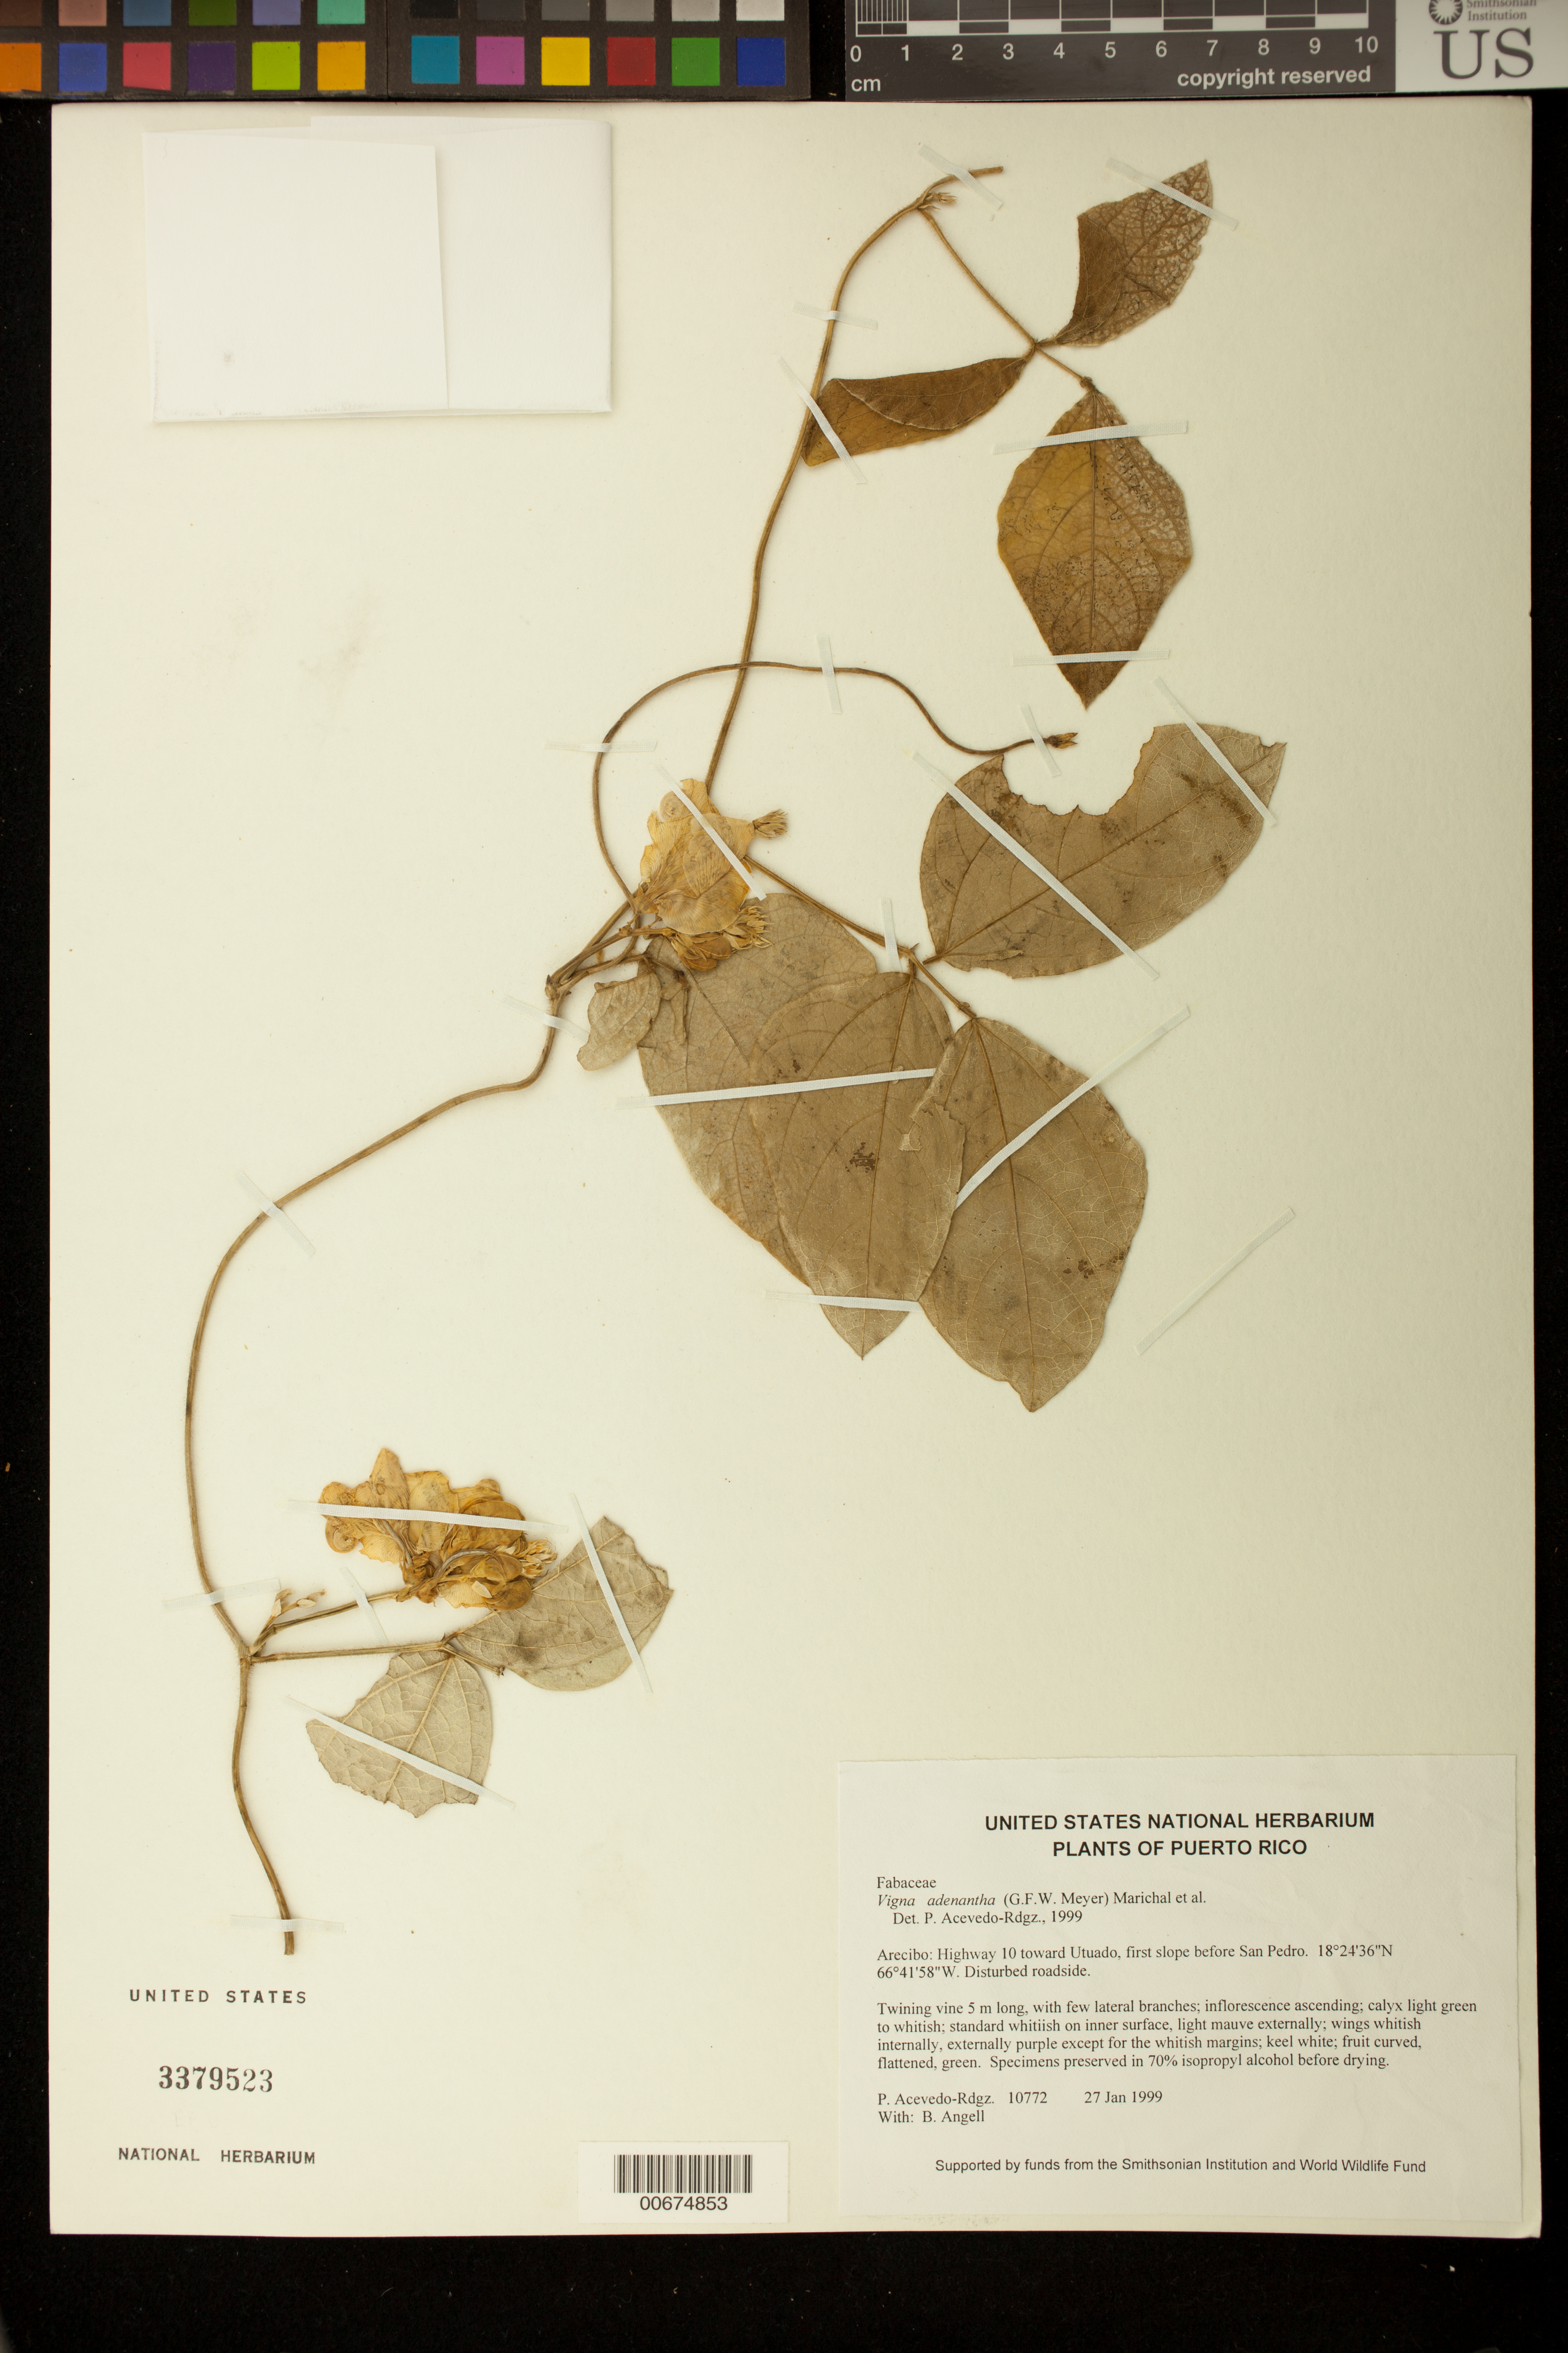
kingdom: Plantae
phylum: Tracheophyta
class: Magnoliopsida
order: Fabales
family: Fabaceae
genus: Leptospron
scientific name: Leptospron adenanthum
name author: (G. Mey.) A. Delgado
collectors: P. Acevedo-Rodr. & Bobbi Angell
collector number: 10772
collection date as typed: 27 Jan 1999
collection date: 1999-01-27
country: Puerto Rico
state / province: Arecibo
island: Puerto Rico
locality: Arecibo; Highway 10 toward Utuado, first slope before San Pedro.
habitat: Disturbed roadside.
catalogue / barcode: US 3379523